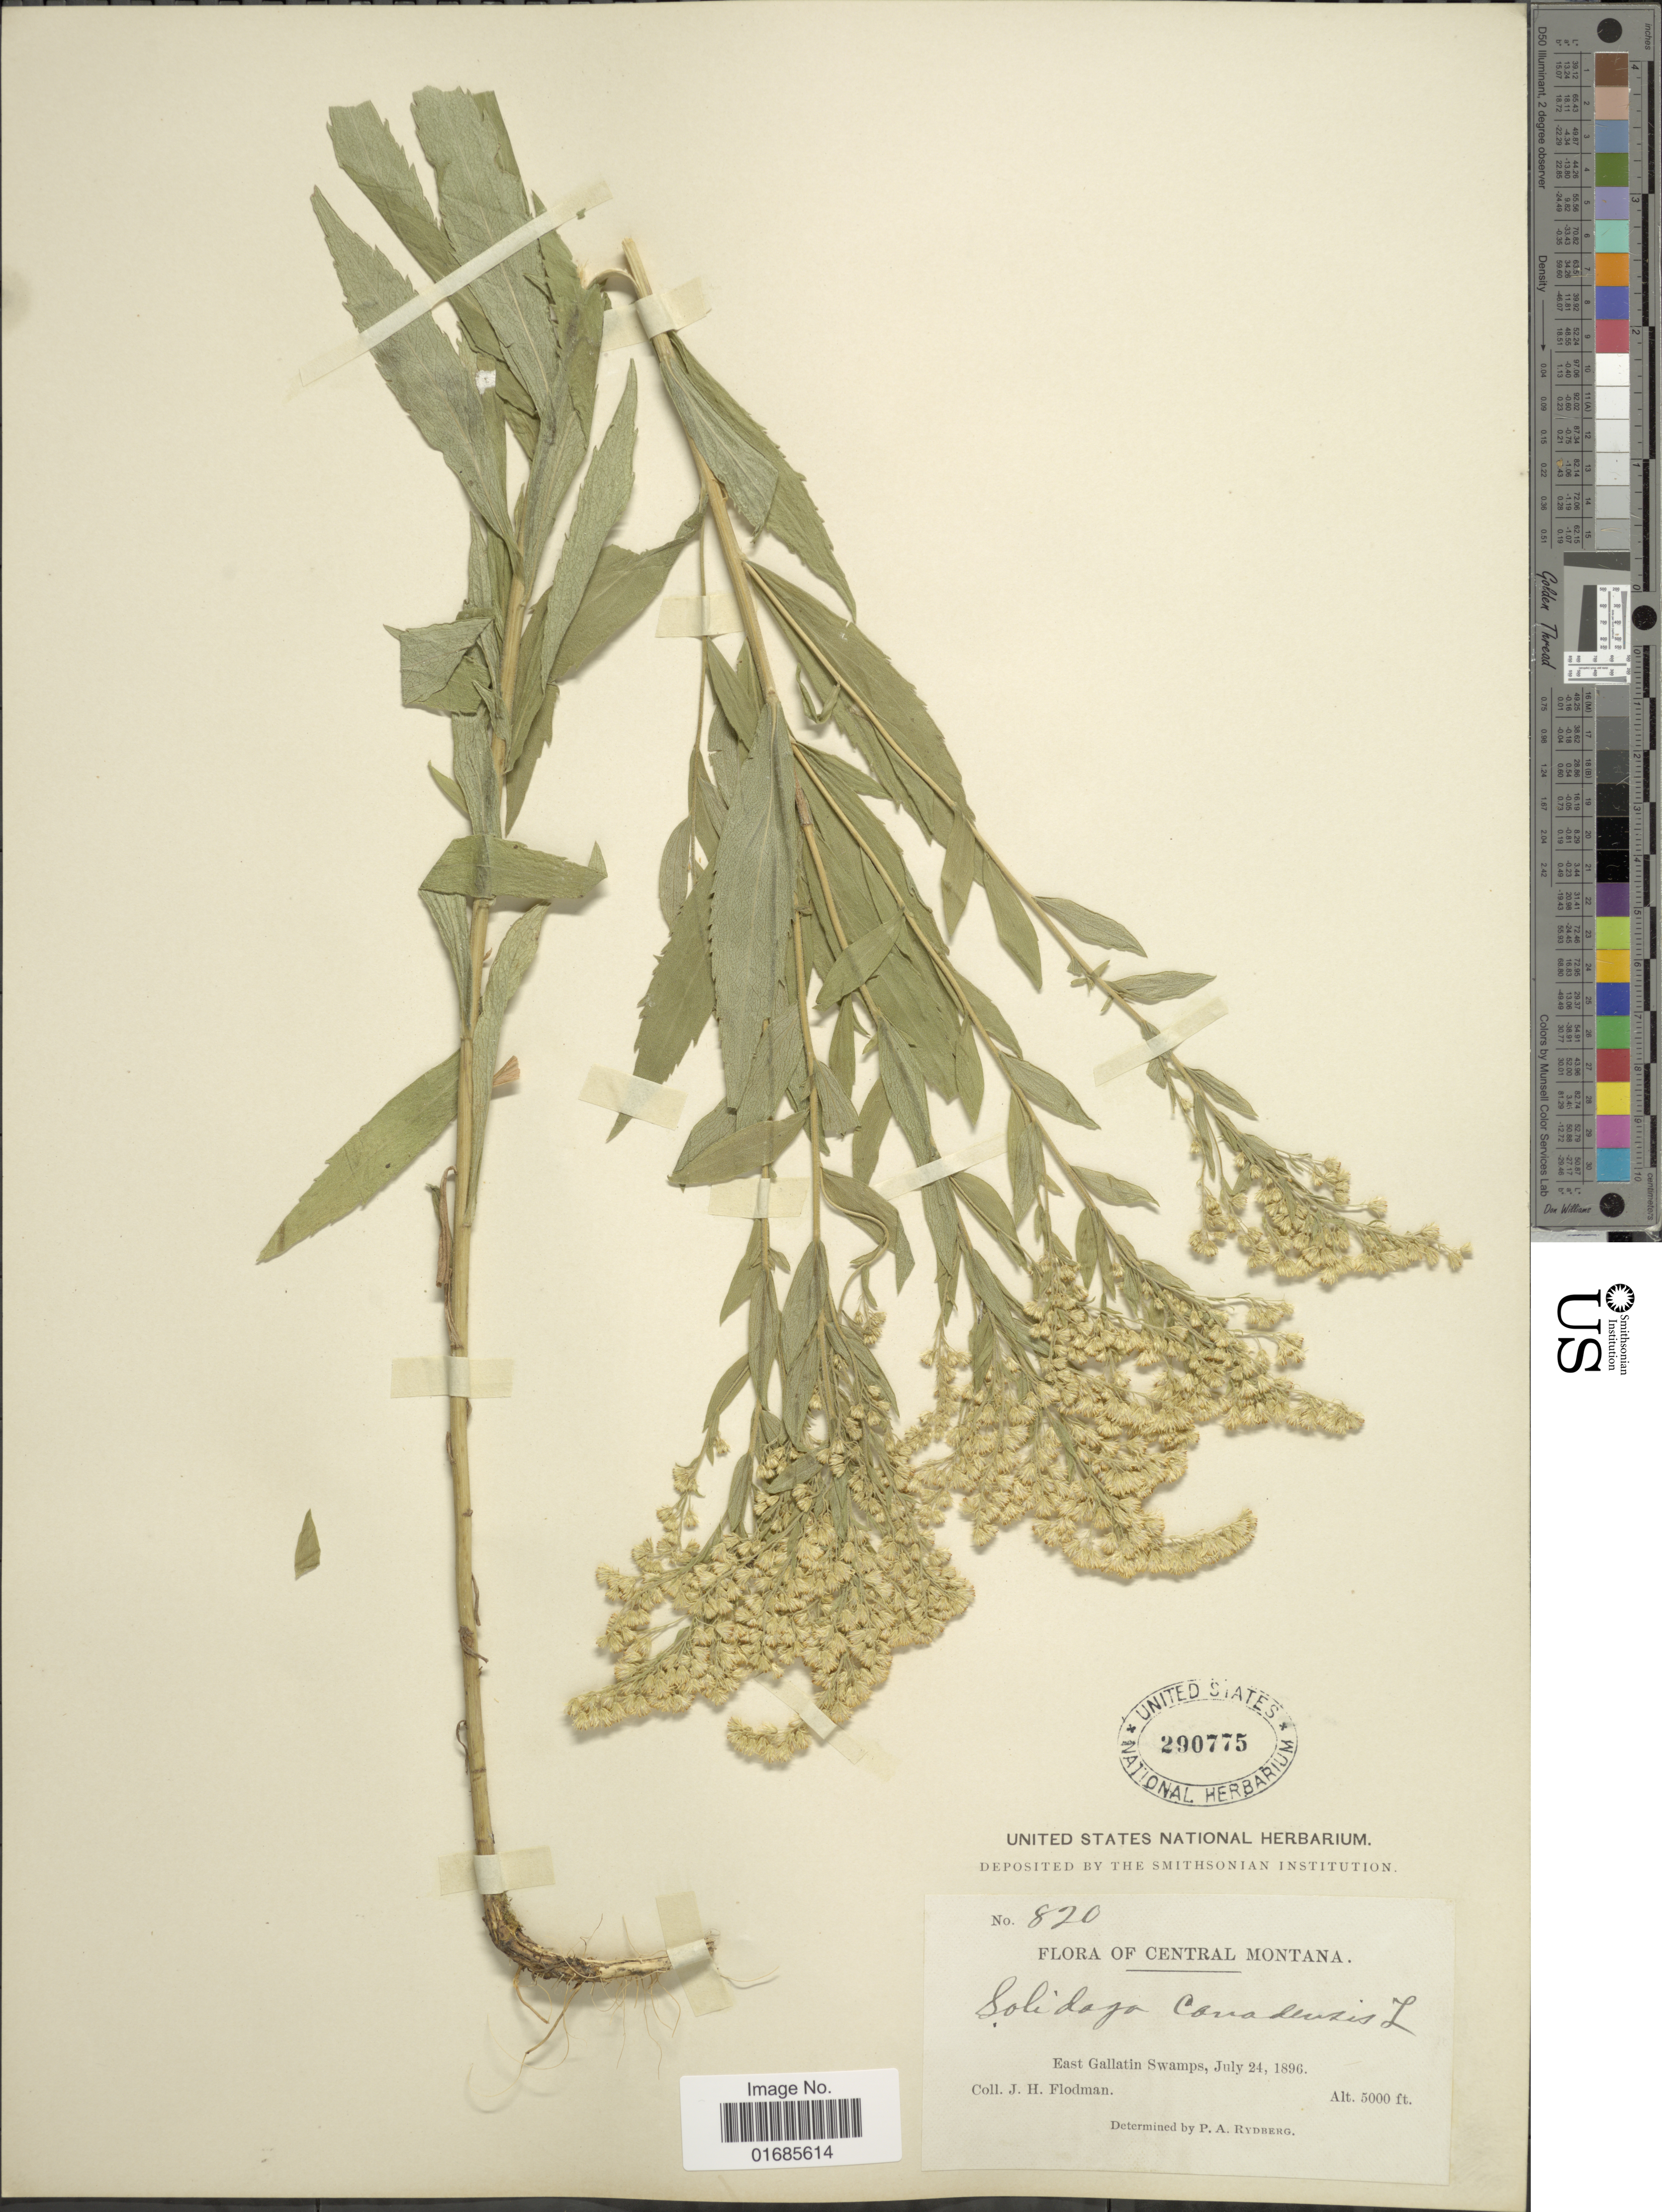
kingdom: Plantae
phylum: Tracheophyta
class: Magnoliopsida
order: Asterales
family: Asteraceae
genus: Solidago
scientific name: Solidago canadensis var. salebrosa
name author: (Piper) M.E. Jones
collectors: J. Flodman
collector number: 820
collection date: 1896-07-24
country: United States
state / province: Montana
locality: Central Montana, East Gallatin Swamps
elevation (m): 1524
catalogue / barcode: US 290775